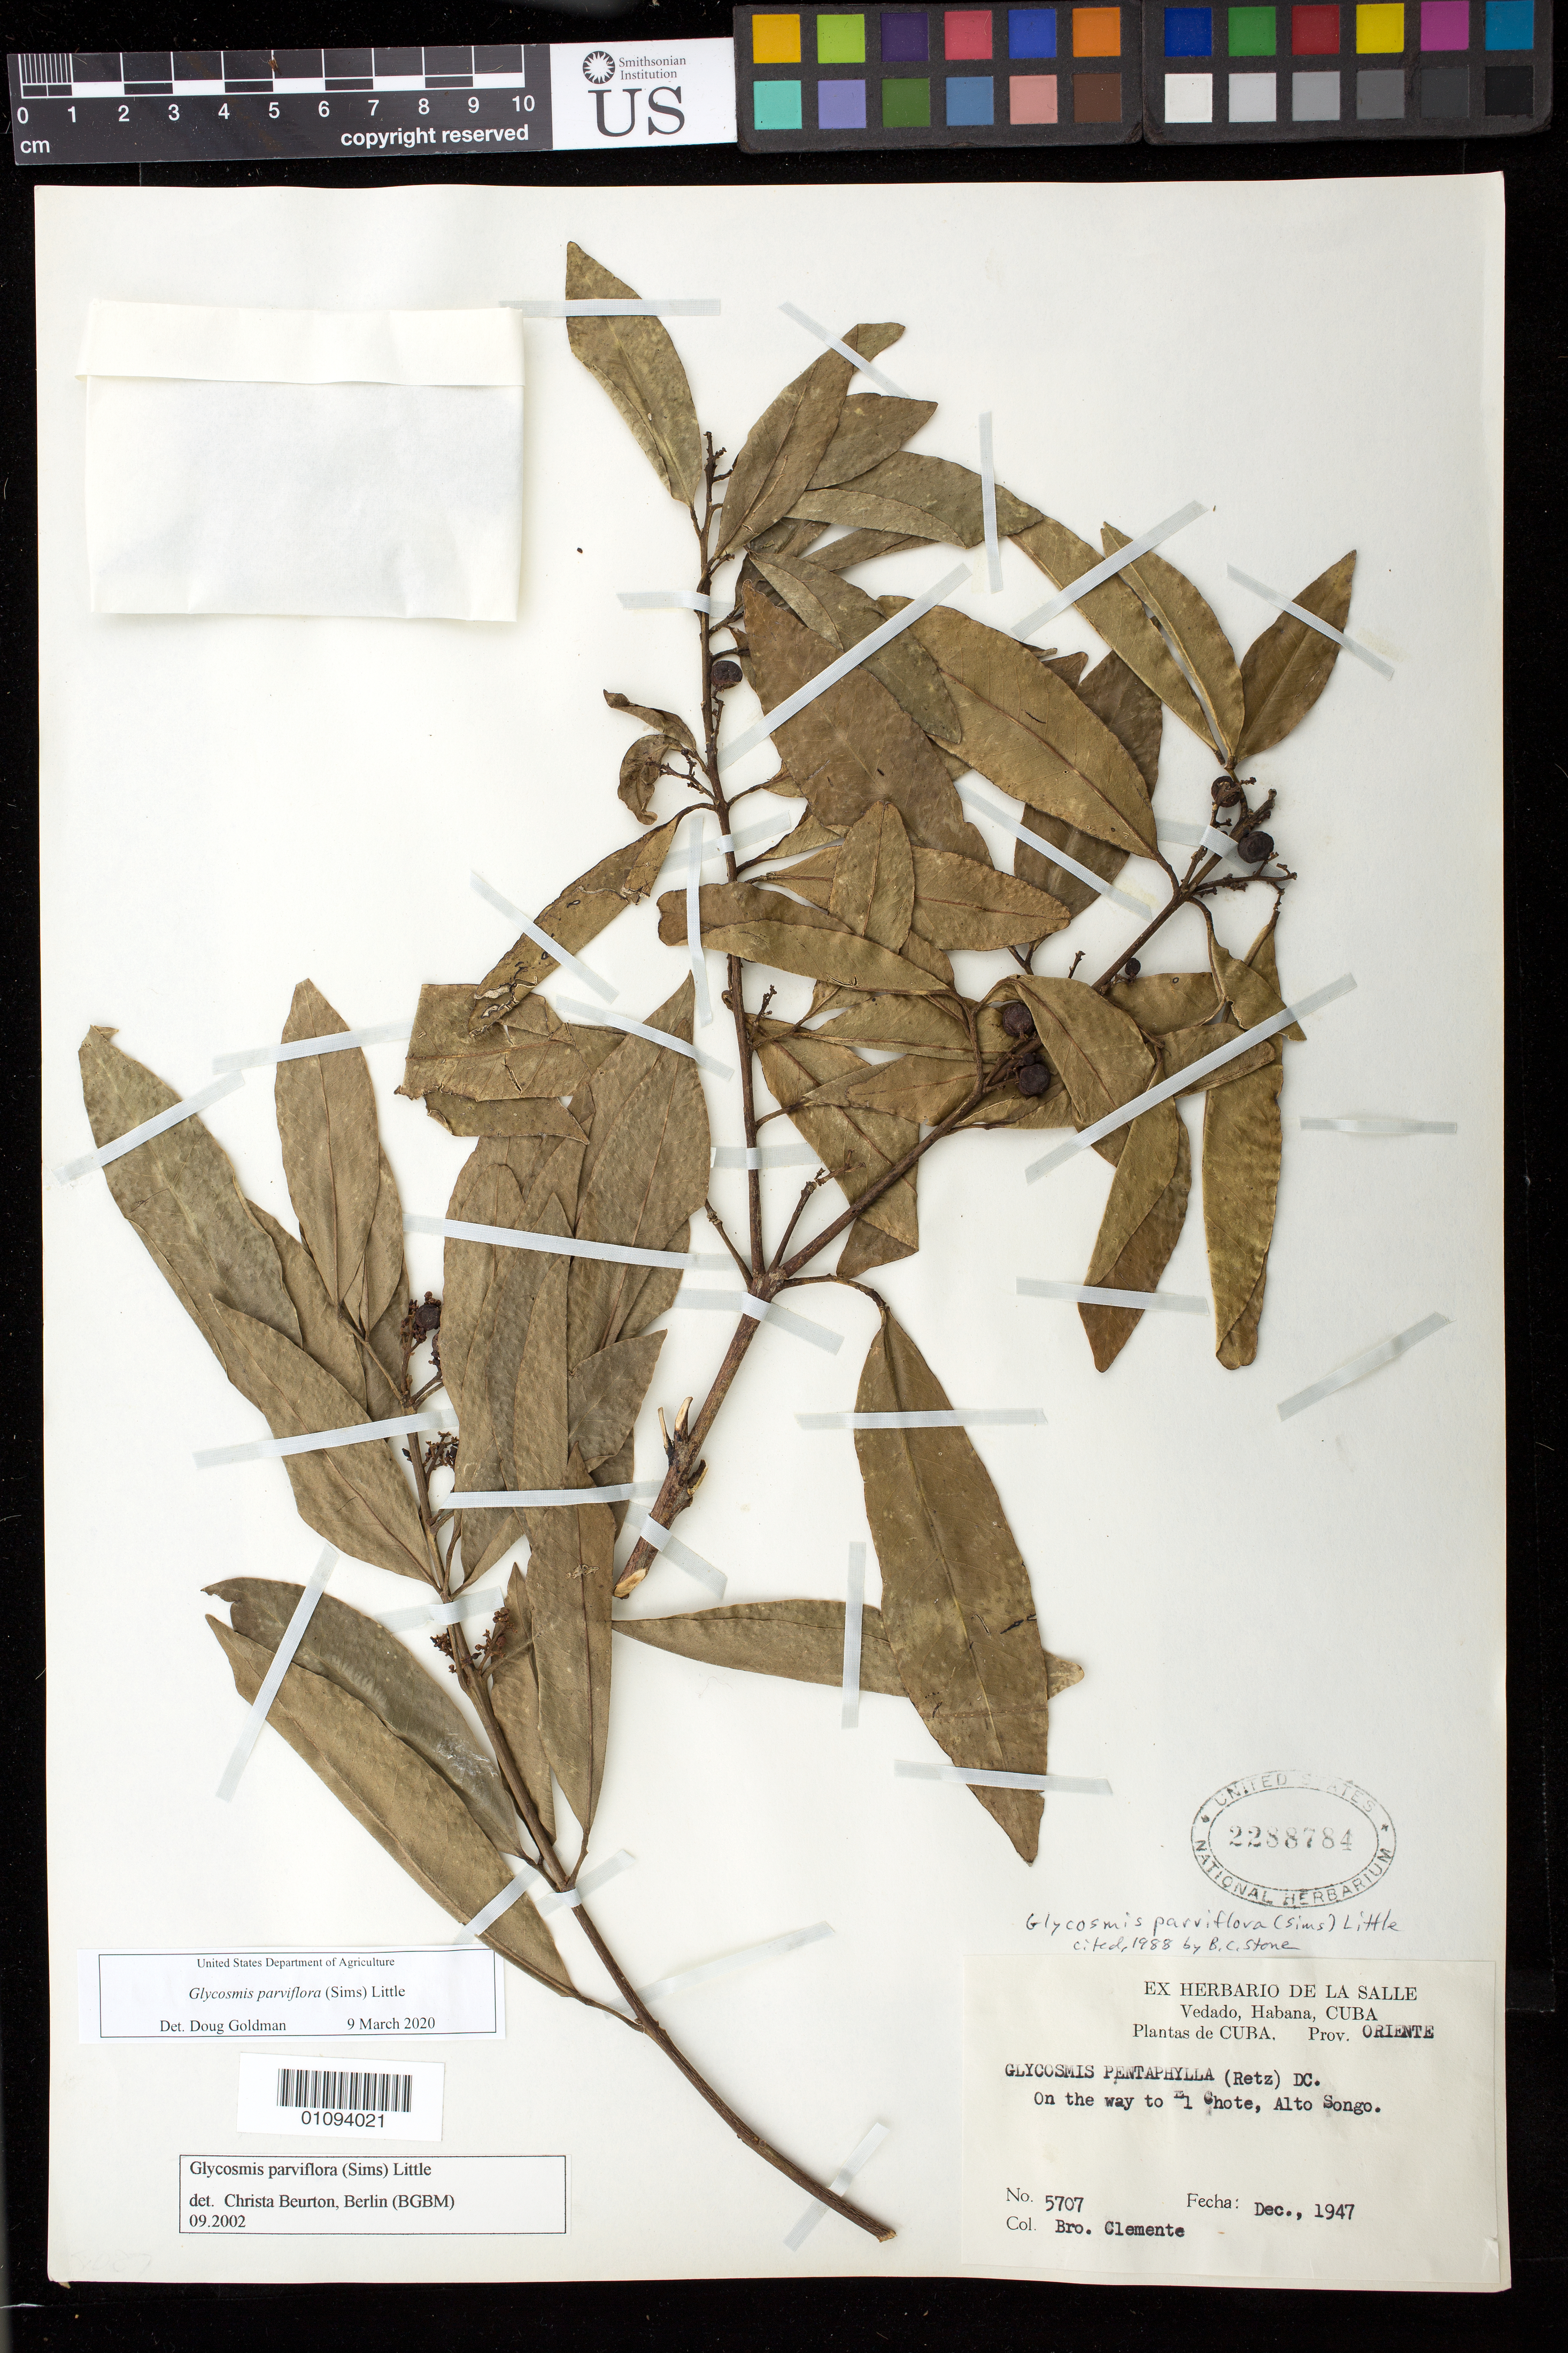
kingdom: Plantae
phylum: Tracheophyta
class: Magnoliopsida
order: Sapindales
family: Rutaceae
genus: Glycosmis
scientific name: Glycosmis parviflora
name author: (Sims) Little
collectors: Bro. Clemente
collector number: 5707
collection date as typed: Dec 1947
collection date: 1947-12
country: Cuba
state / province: Santiago de Cuba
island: Cuba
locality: Oriente, El Chote, Alto Songo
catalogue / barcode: US 2288784